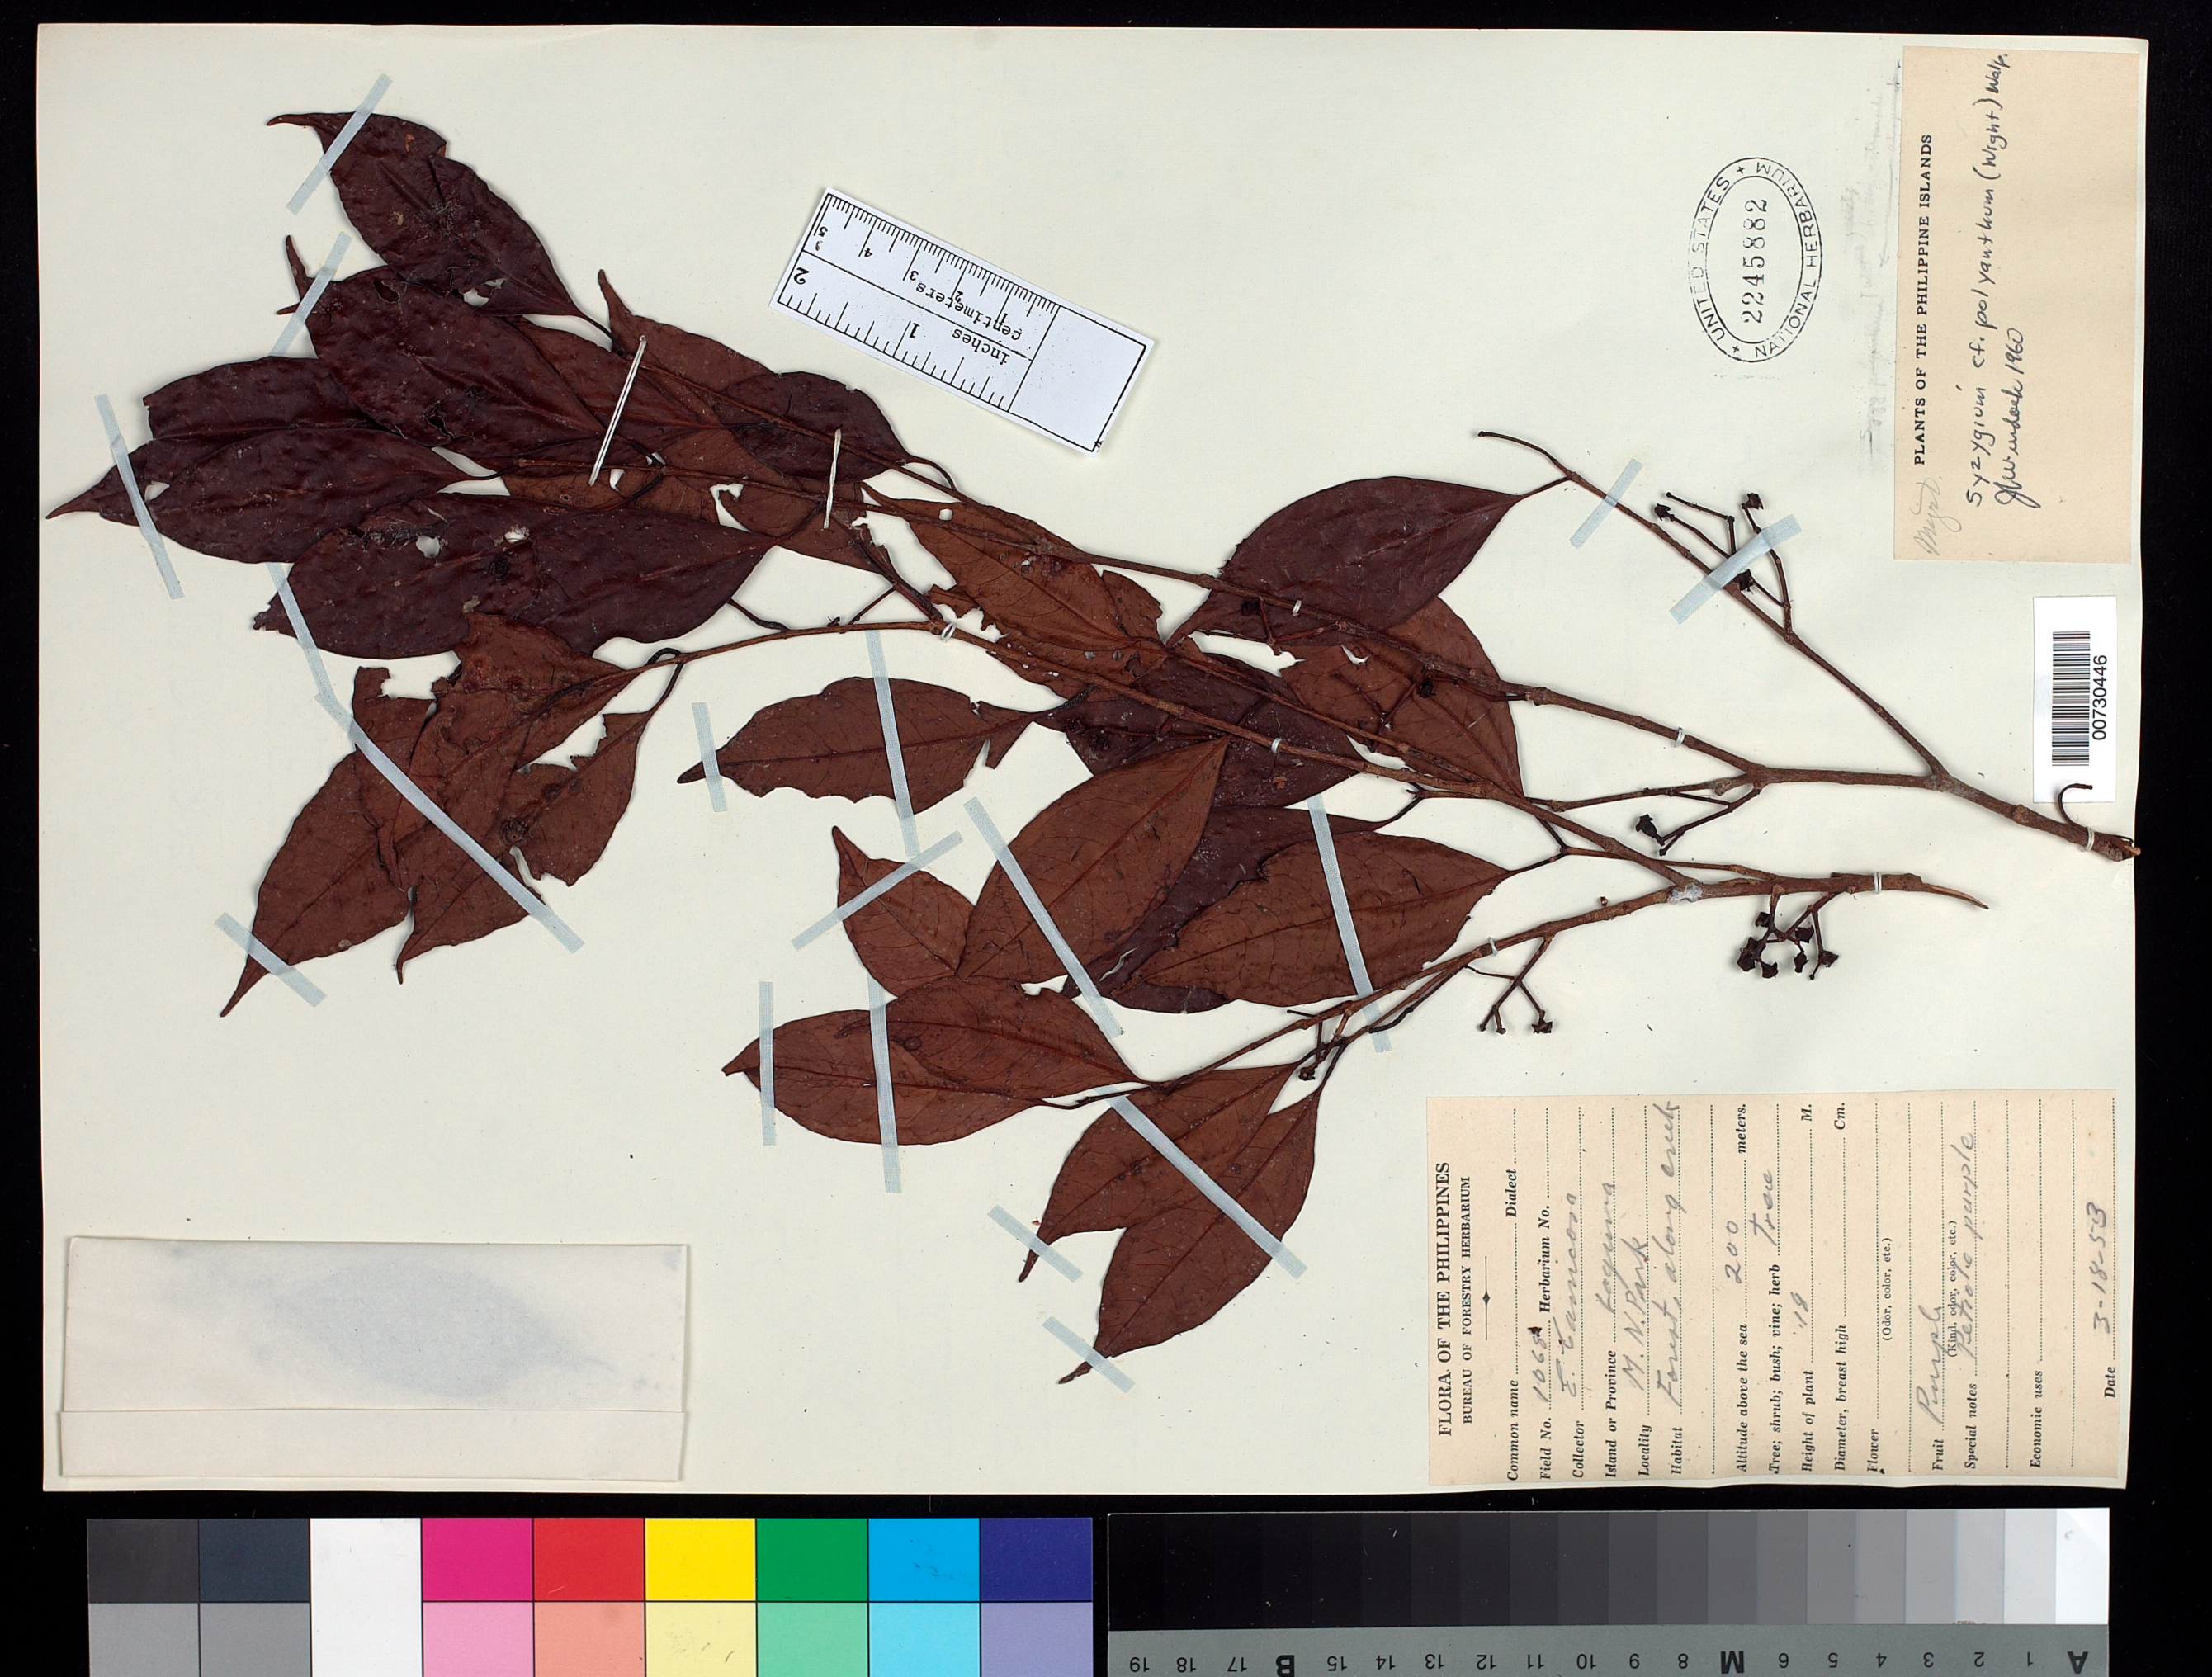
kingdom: Plantae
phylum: Tracheophyta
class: Magnoliopsida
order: Myrtales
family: Myrtaceae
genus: Syzygium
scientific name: Syzygium polyanthum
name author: (Wight) Walp.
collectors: E.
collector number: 1068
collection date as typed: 18 Mar 1953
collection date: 1953-03-18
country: Philippines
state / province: Calabarzon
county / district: Laguna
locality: M. N. Park. Forest along creek.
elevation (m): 200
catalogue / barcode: US 2245882